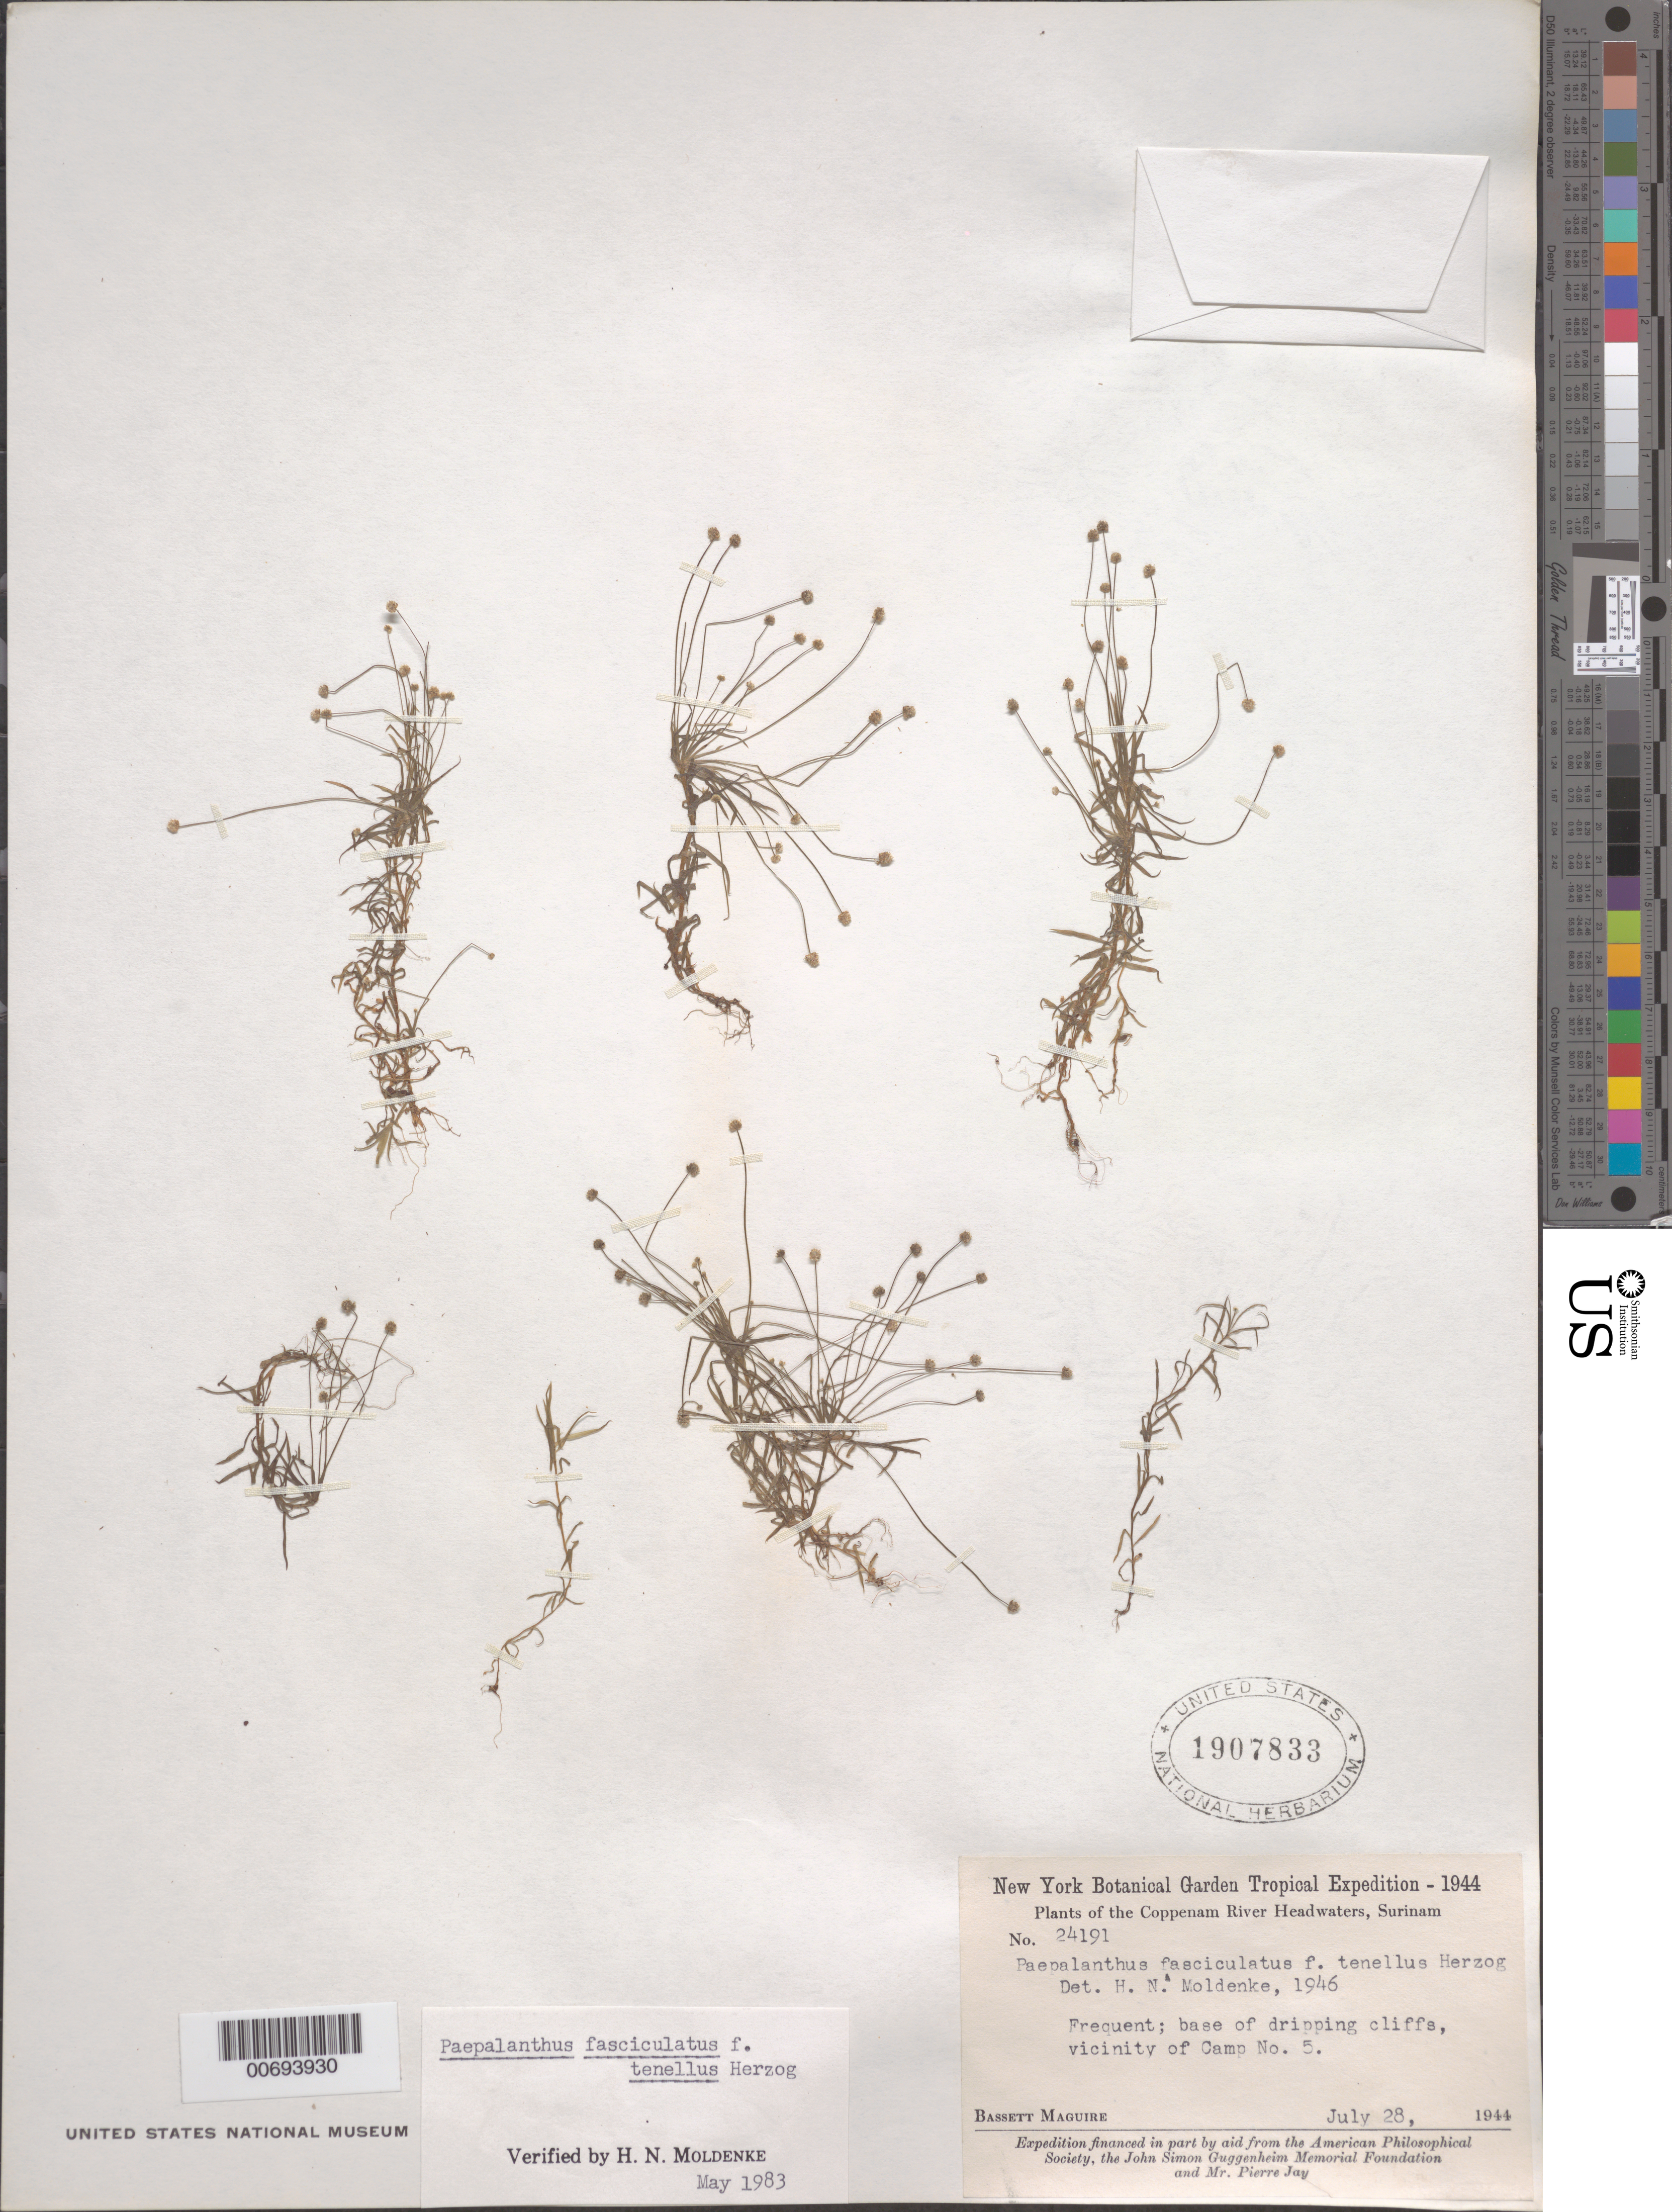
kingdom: Plantae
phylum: Tracheophyta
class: Liliopsida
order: Poales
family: Eriocaulaceae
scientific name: Giuliettia fasciculata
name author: (Rottb.) Andrino & Sano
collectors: B. Maguire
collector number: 24191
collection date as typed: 28-Jul-44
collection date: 1944-07-28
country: Suriname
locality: Coppename River Headwaters, Camp 5, vic.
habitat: Base of dripping cliffs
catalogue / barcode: US 1907833